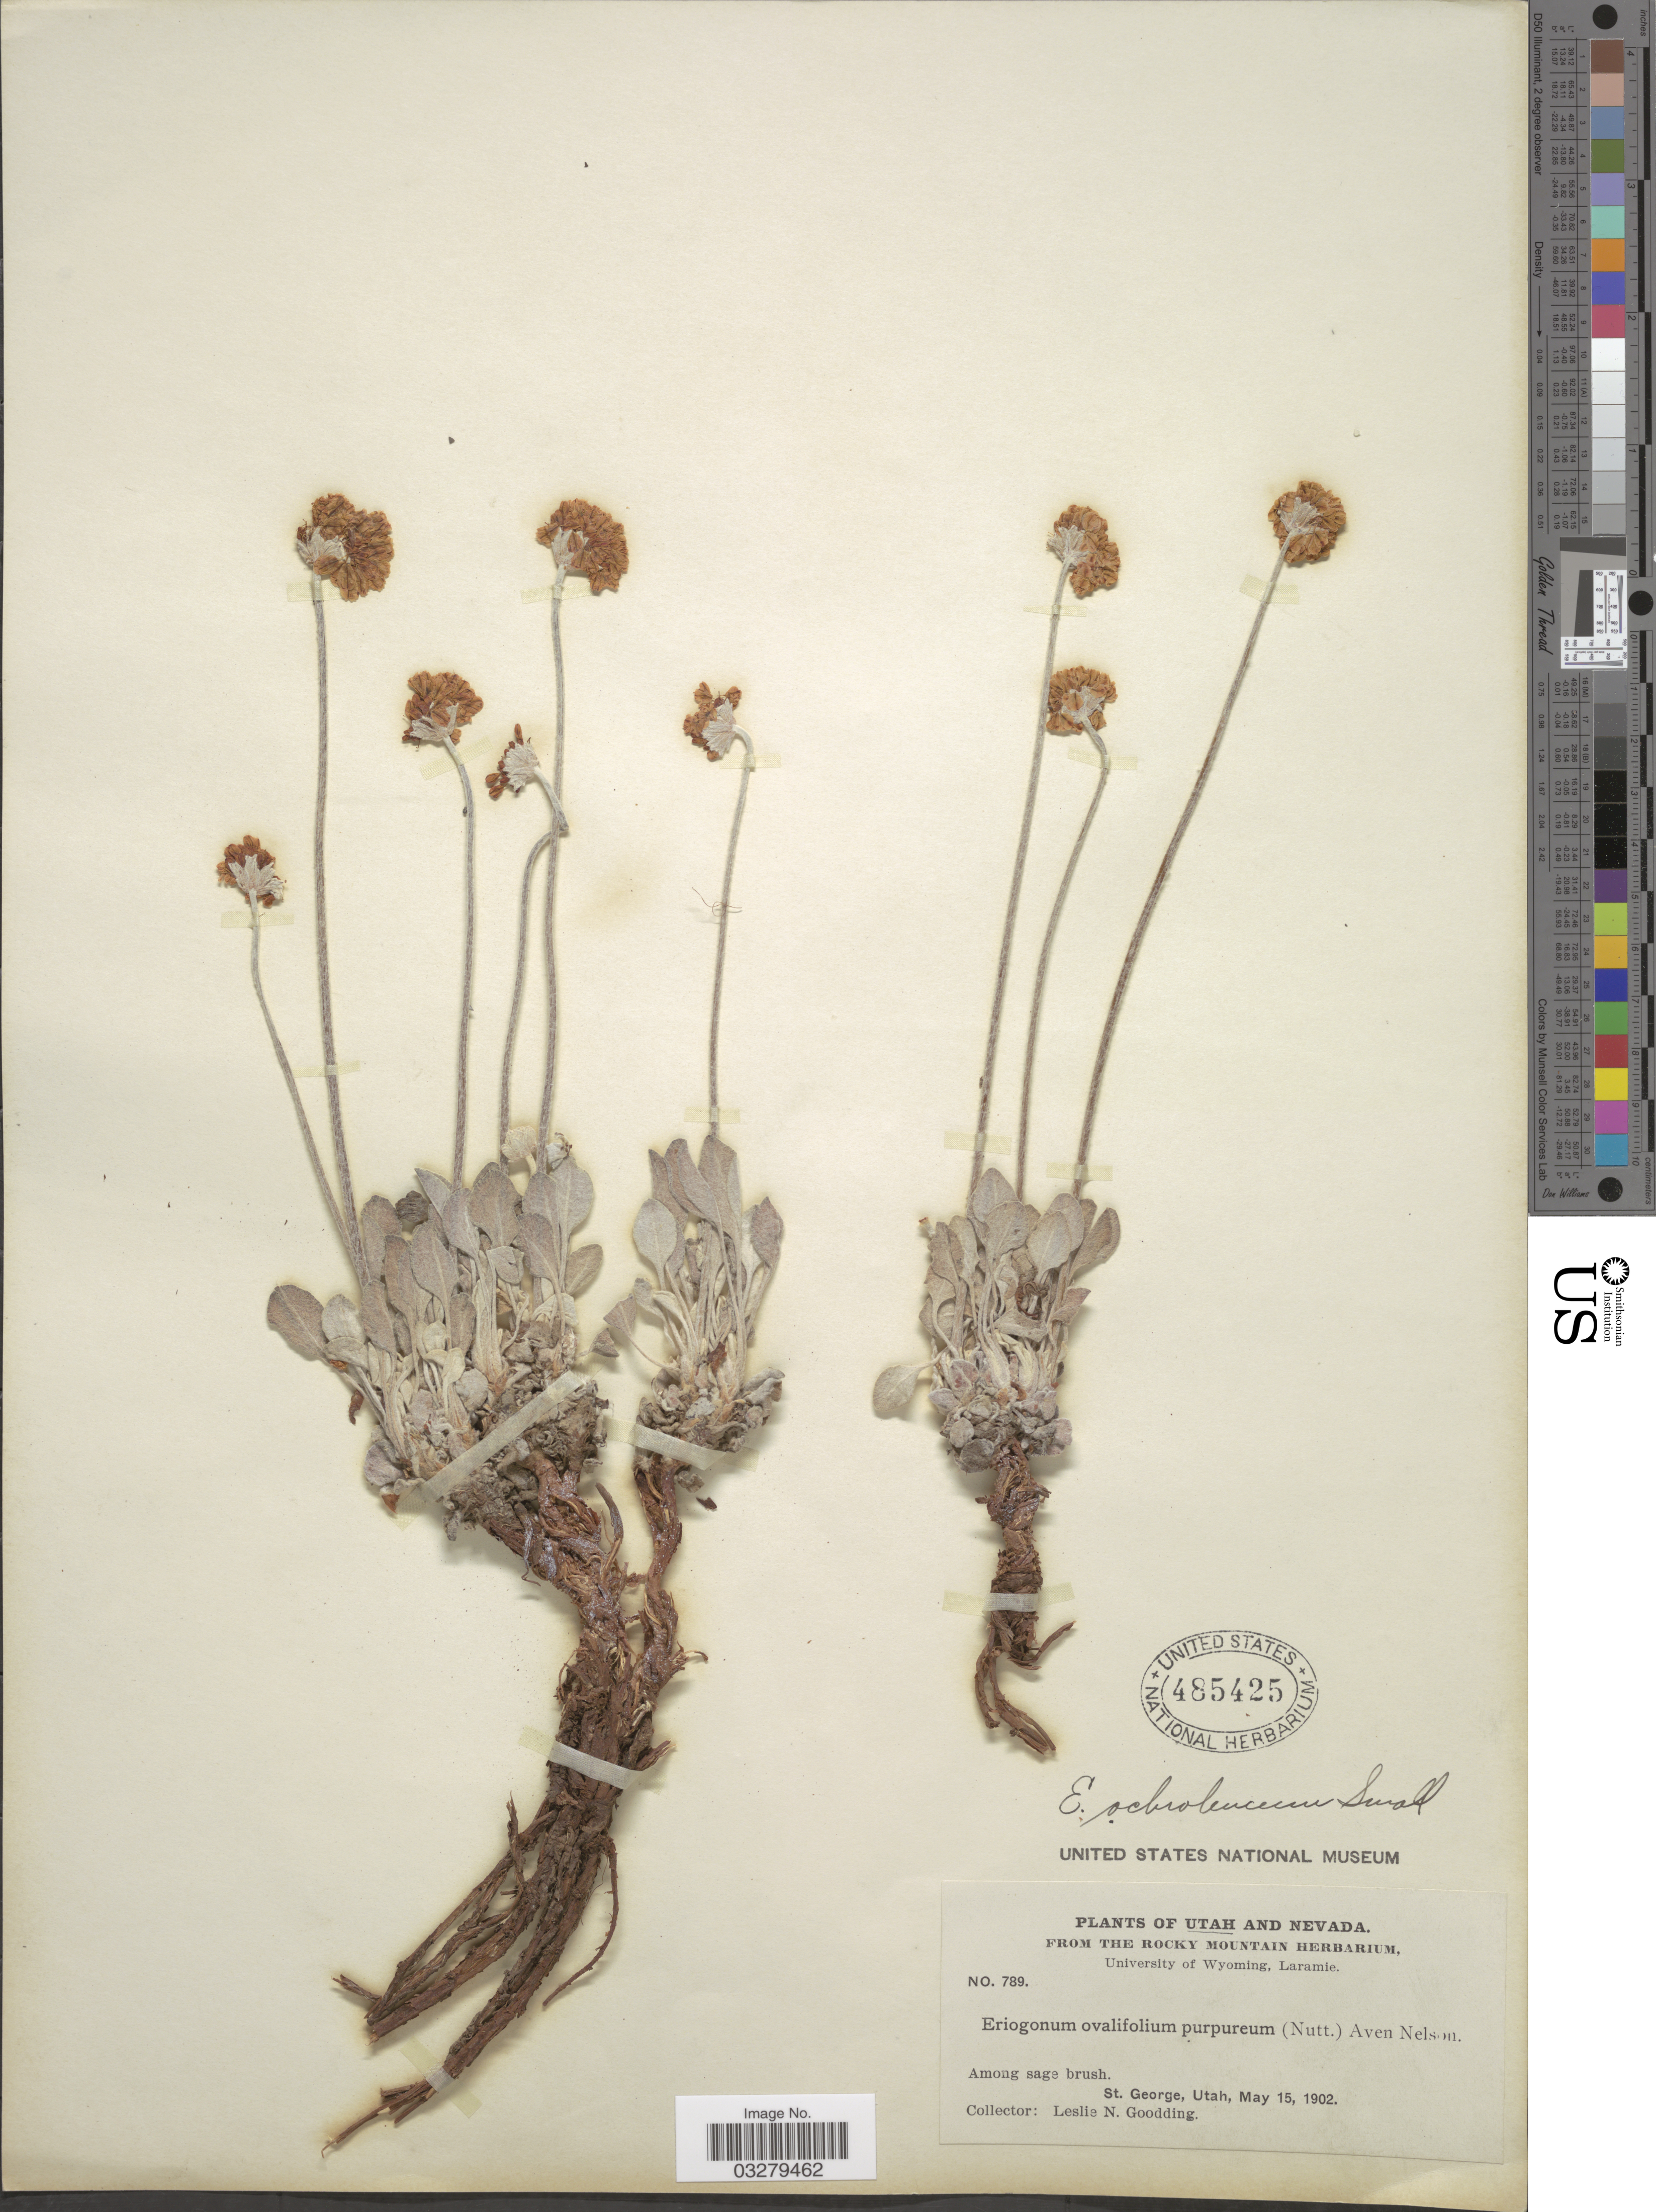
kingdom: Plantae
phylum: Tracheophyta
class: Magnoliopsida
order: Caryophyllales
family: Polygonaceae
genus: Eriogonum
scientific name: Eriogonum ovalifolium var. ochroleucum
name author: (Small ex Rydb.) M. Peck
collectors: L. N. Goodding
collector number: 789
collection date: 1902-05-15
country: United States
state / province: Utah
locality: St. George.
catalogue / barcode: US 485425